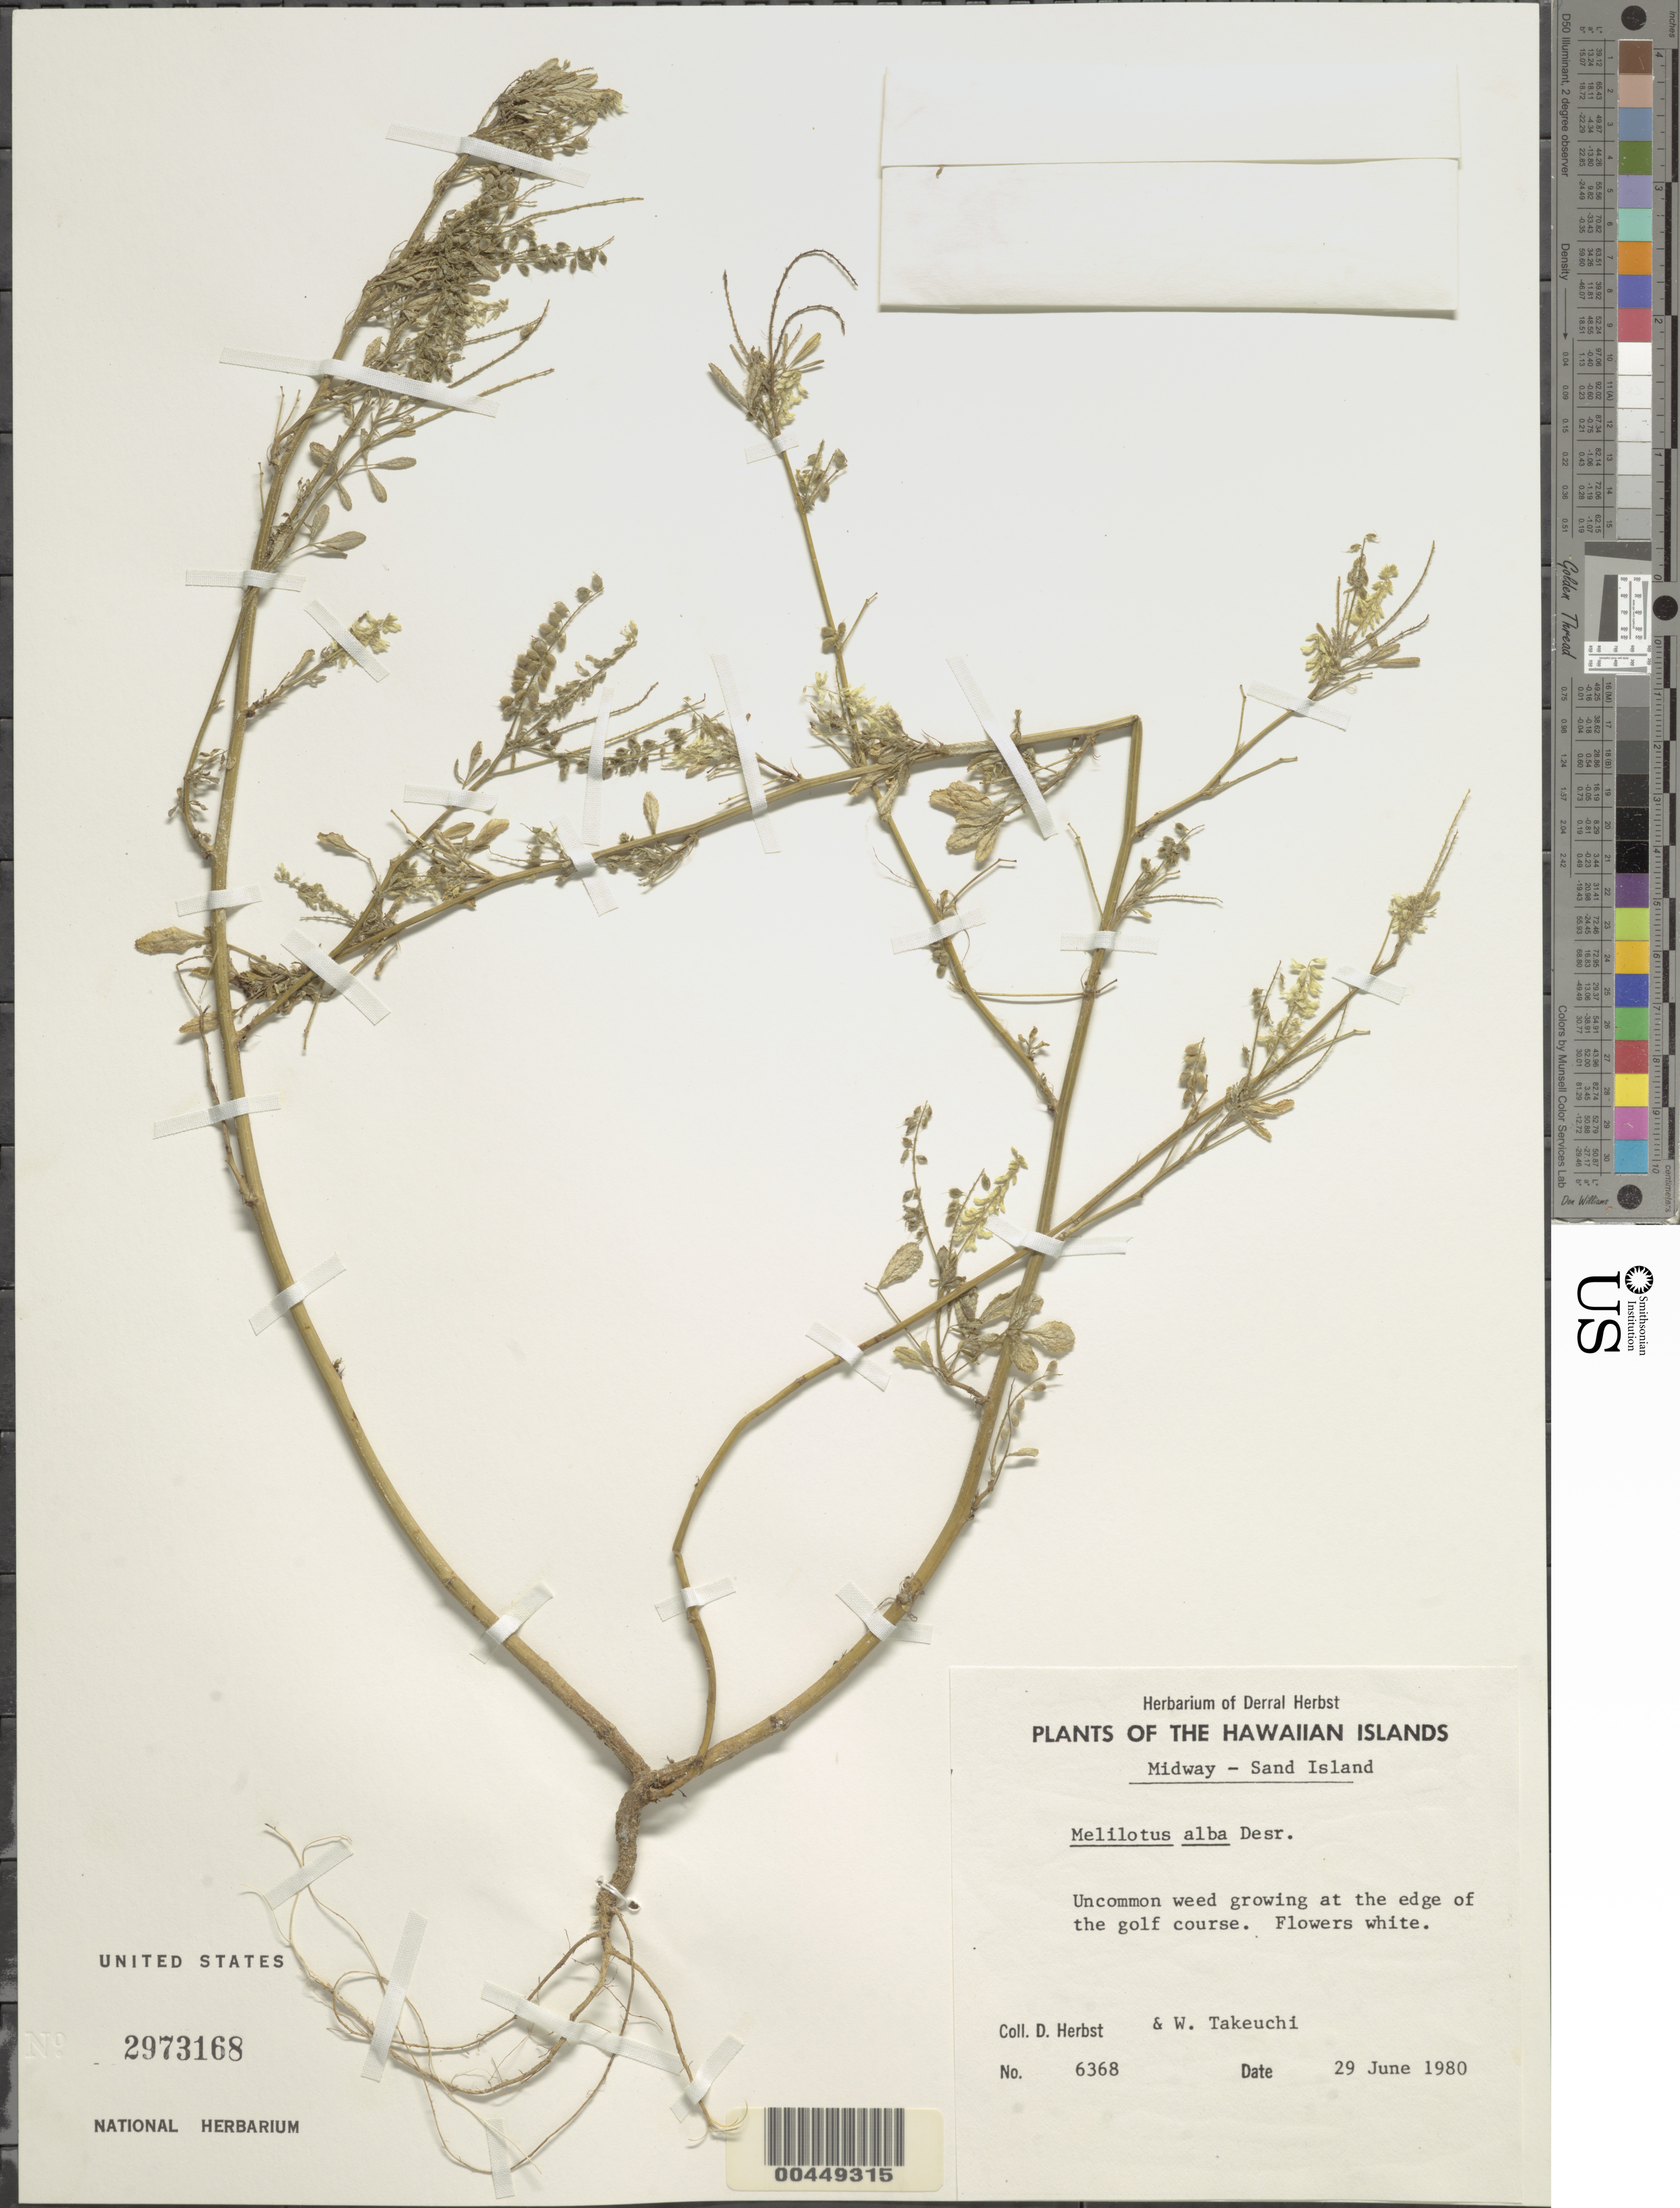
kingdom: Plantae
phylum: Tracheophyta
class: Magnoliopsida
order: Fabales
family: Fabaceae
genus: Melilotus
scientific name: Melilotus albus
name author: Medik.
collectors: D. R. Herbst & W. N. Takeuchi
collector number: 6368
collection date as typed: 29 Jun 1980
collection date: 1980-06-29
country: United States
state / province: Hawaii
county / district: Honolulu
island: Sand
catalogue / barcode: US 2973168